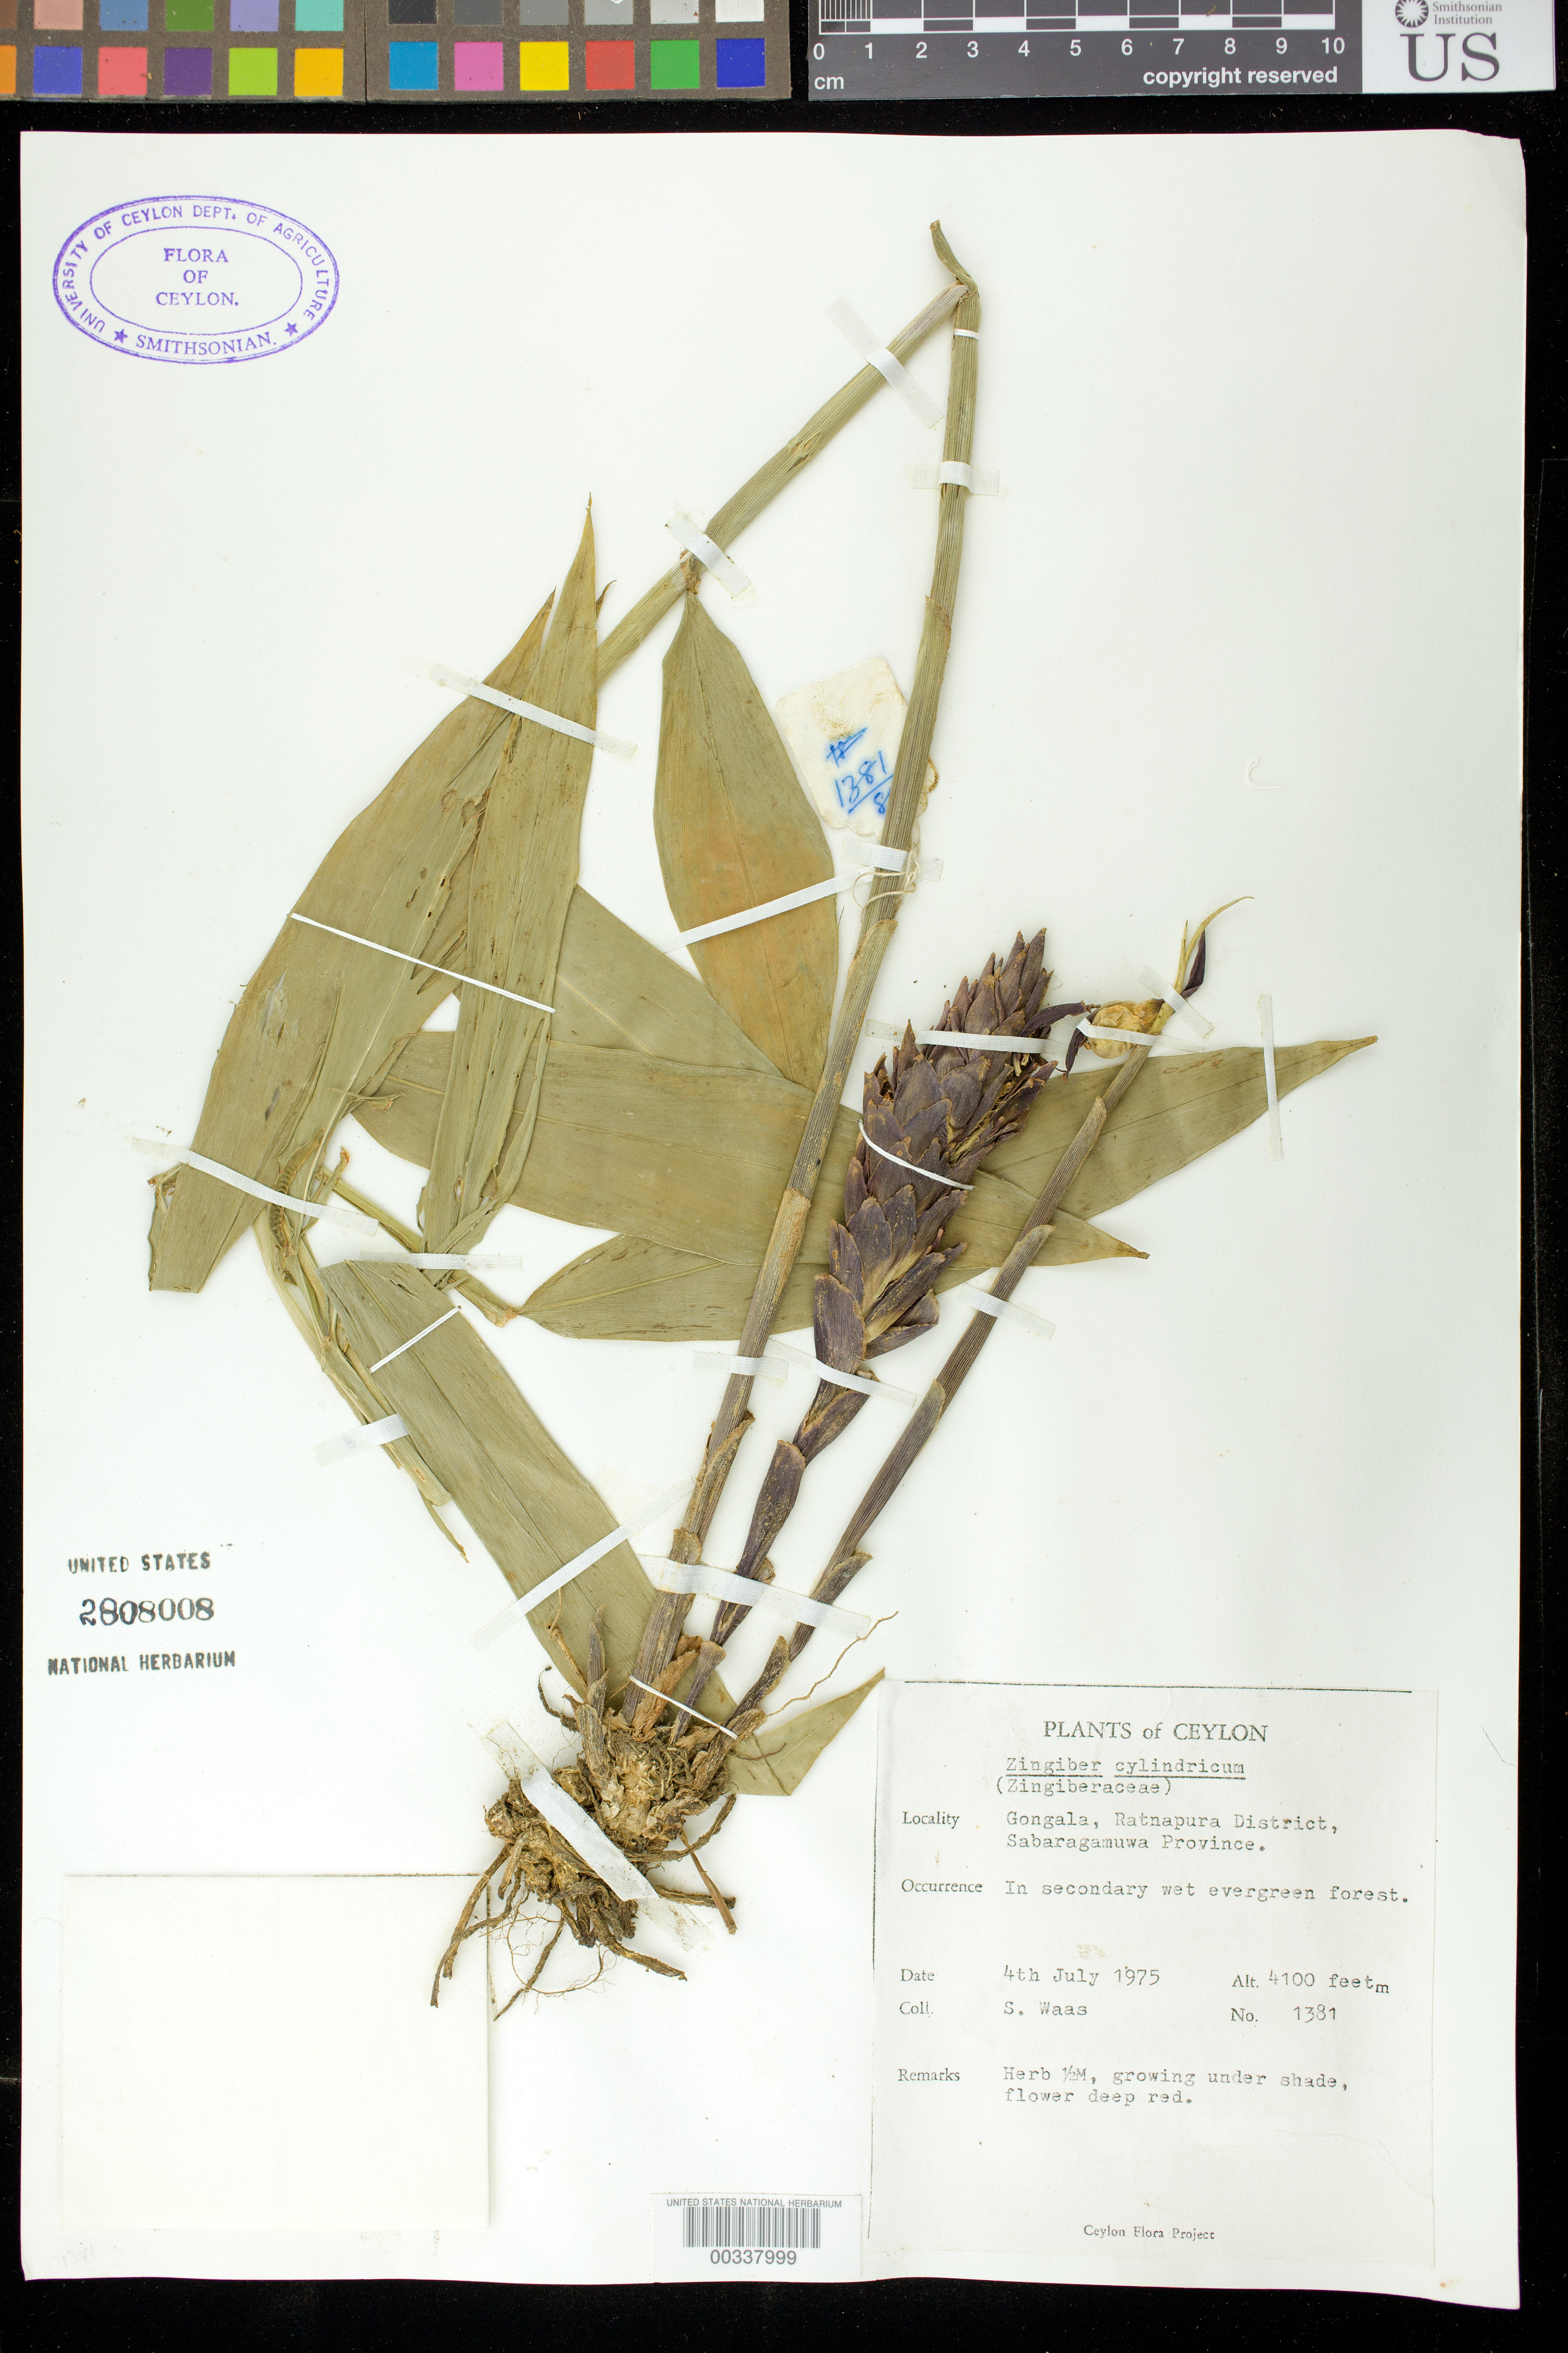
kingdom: Plantae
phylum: Tracheophyta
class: Liliopsida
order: Zingiberales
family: Zingiberaceae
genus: Zingiber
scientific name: Zingiber cylindricum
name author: Moon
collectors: S. Waas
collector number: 1381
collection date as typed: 04 Jul 1975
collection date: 1975-07-04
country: Sri Lanka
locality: Plants of ceylon, gongala, ratnapura dist, sabaragamuwa prov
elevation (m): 1250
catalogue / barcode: US 2808008